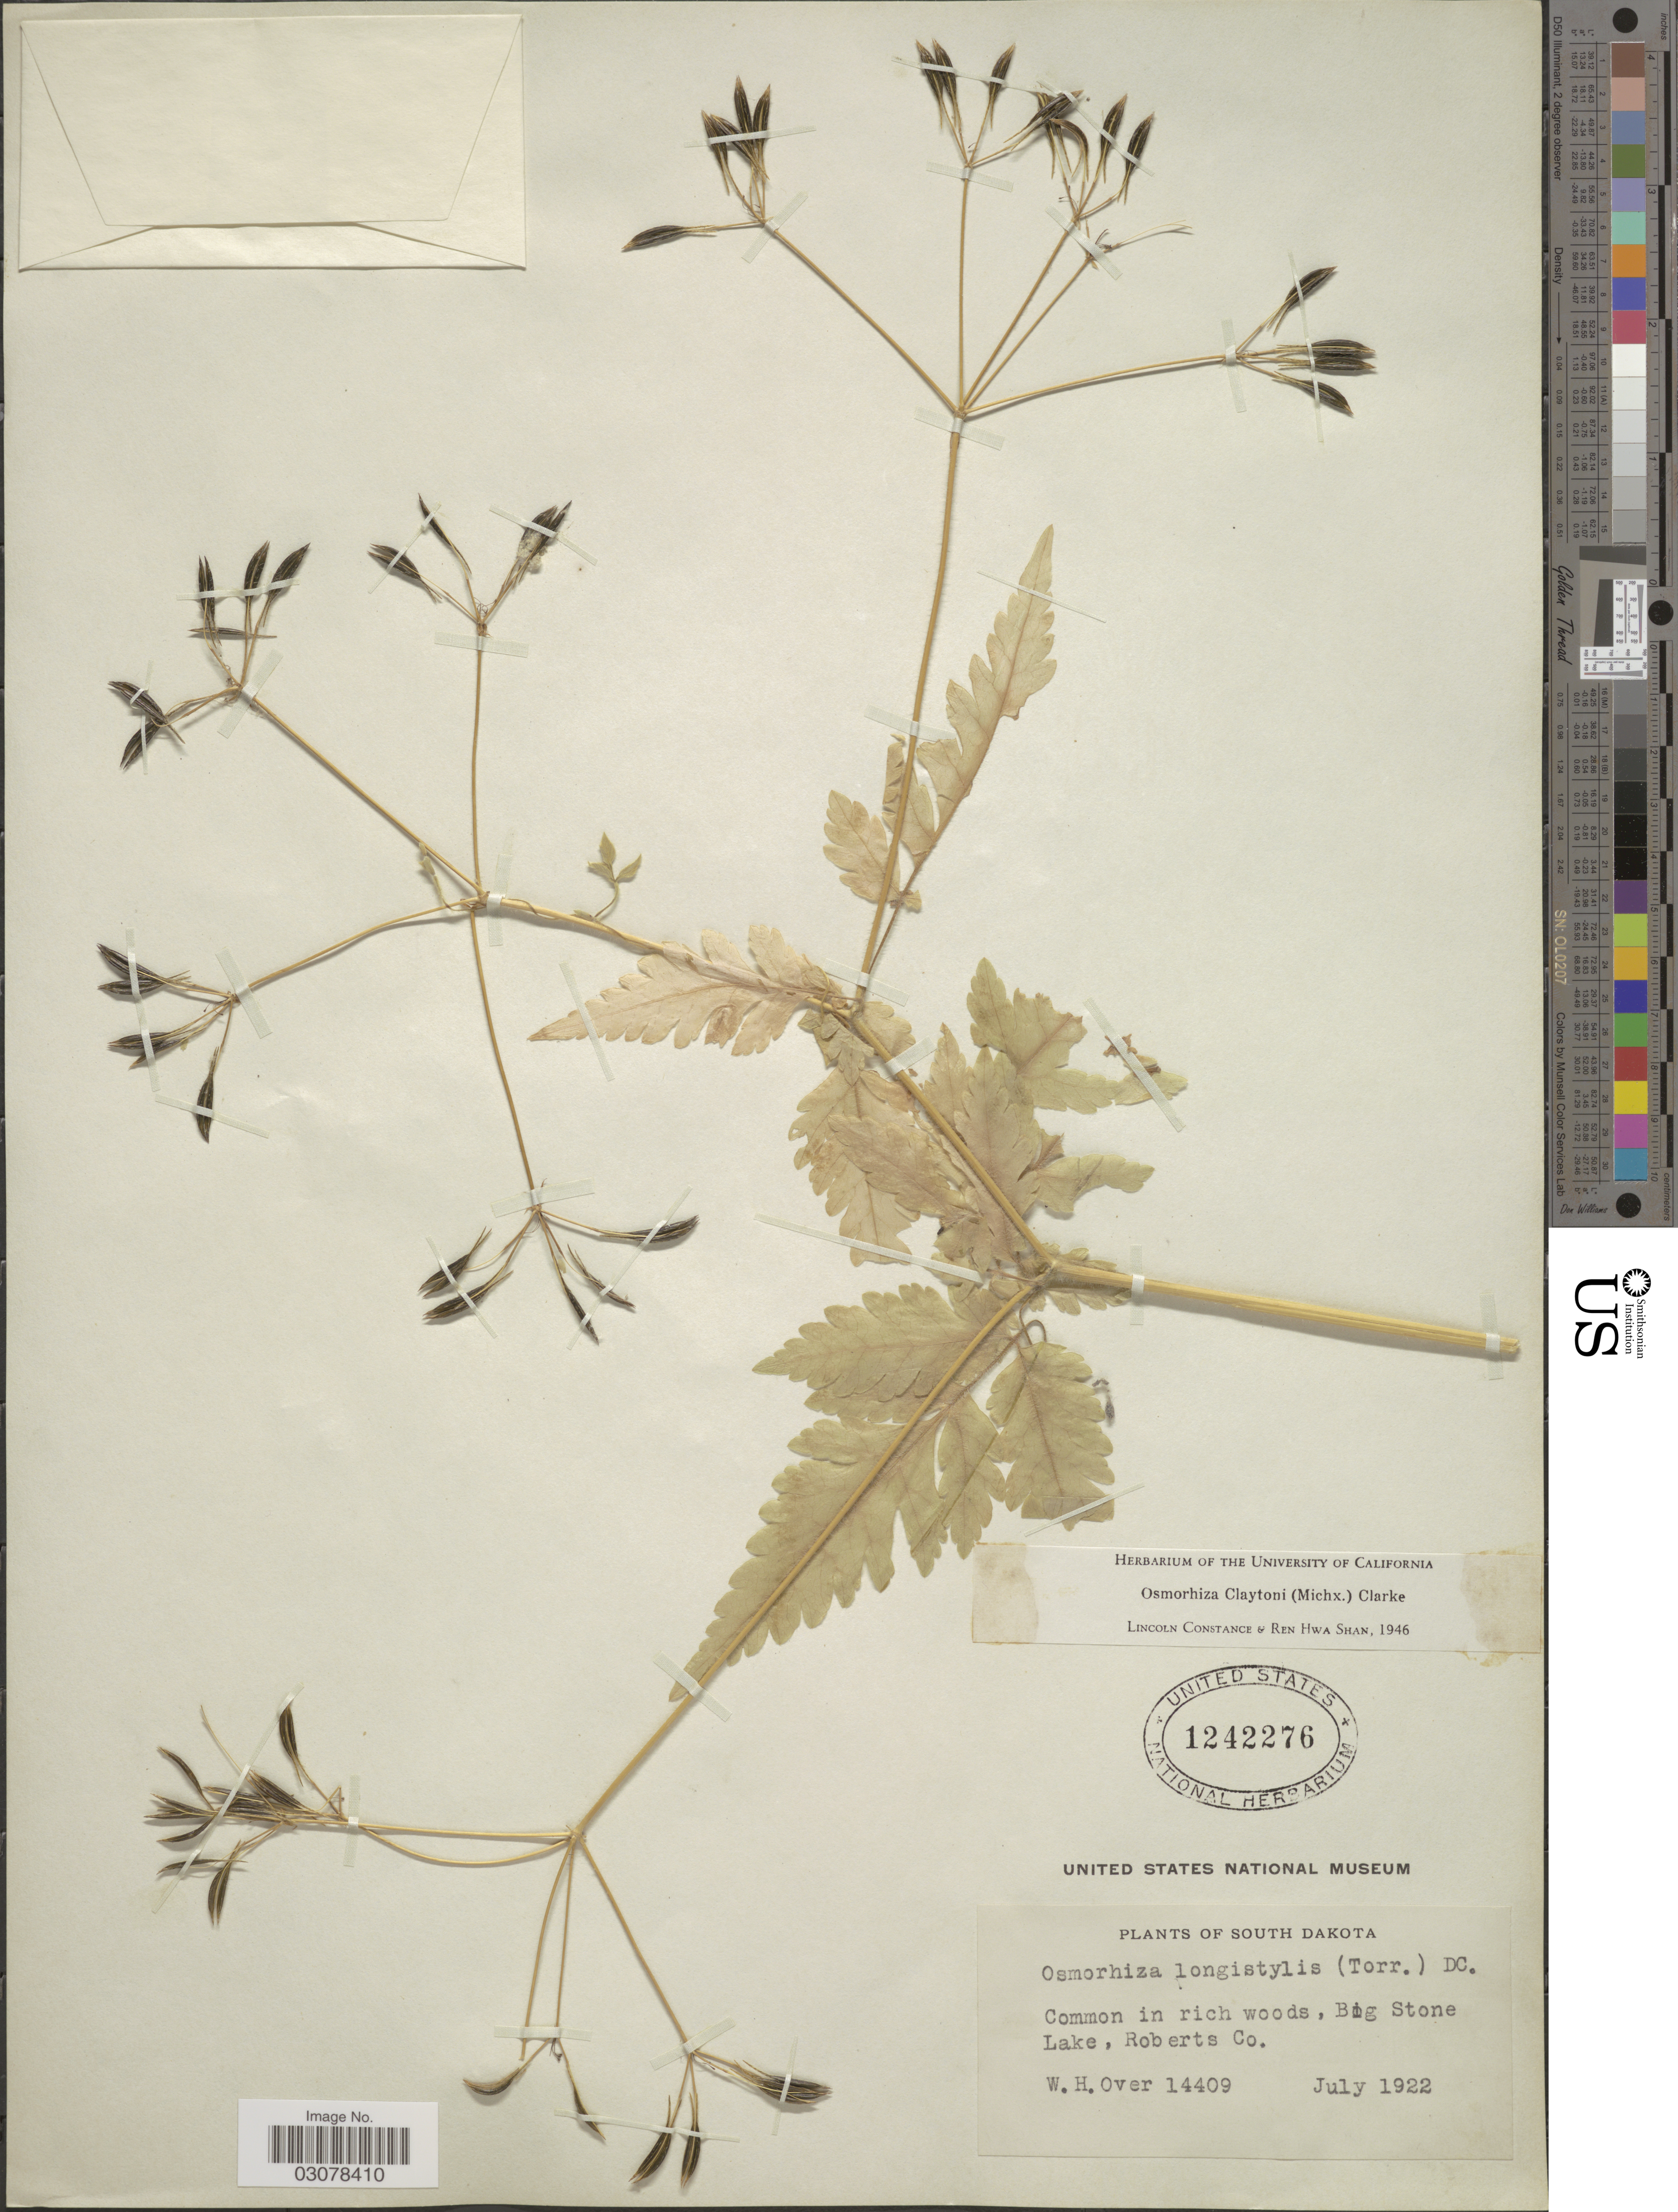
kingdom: Plantae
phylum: Tracheophyta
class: Magnoliopsida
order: Apiales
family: Apiaceae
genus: Osmorhiza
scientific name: Osmorhiza claytonii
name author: (Michx.) C.B. Clarke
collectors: W. Over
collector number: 14409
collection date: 1922-07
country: United States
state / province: South Dakota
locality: Big Stone Lake, Roberts Co.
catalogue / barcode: US 1242276